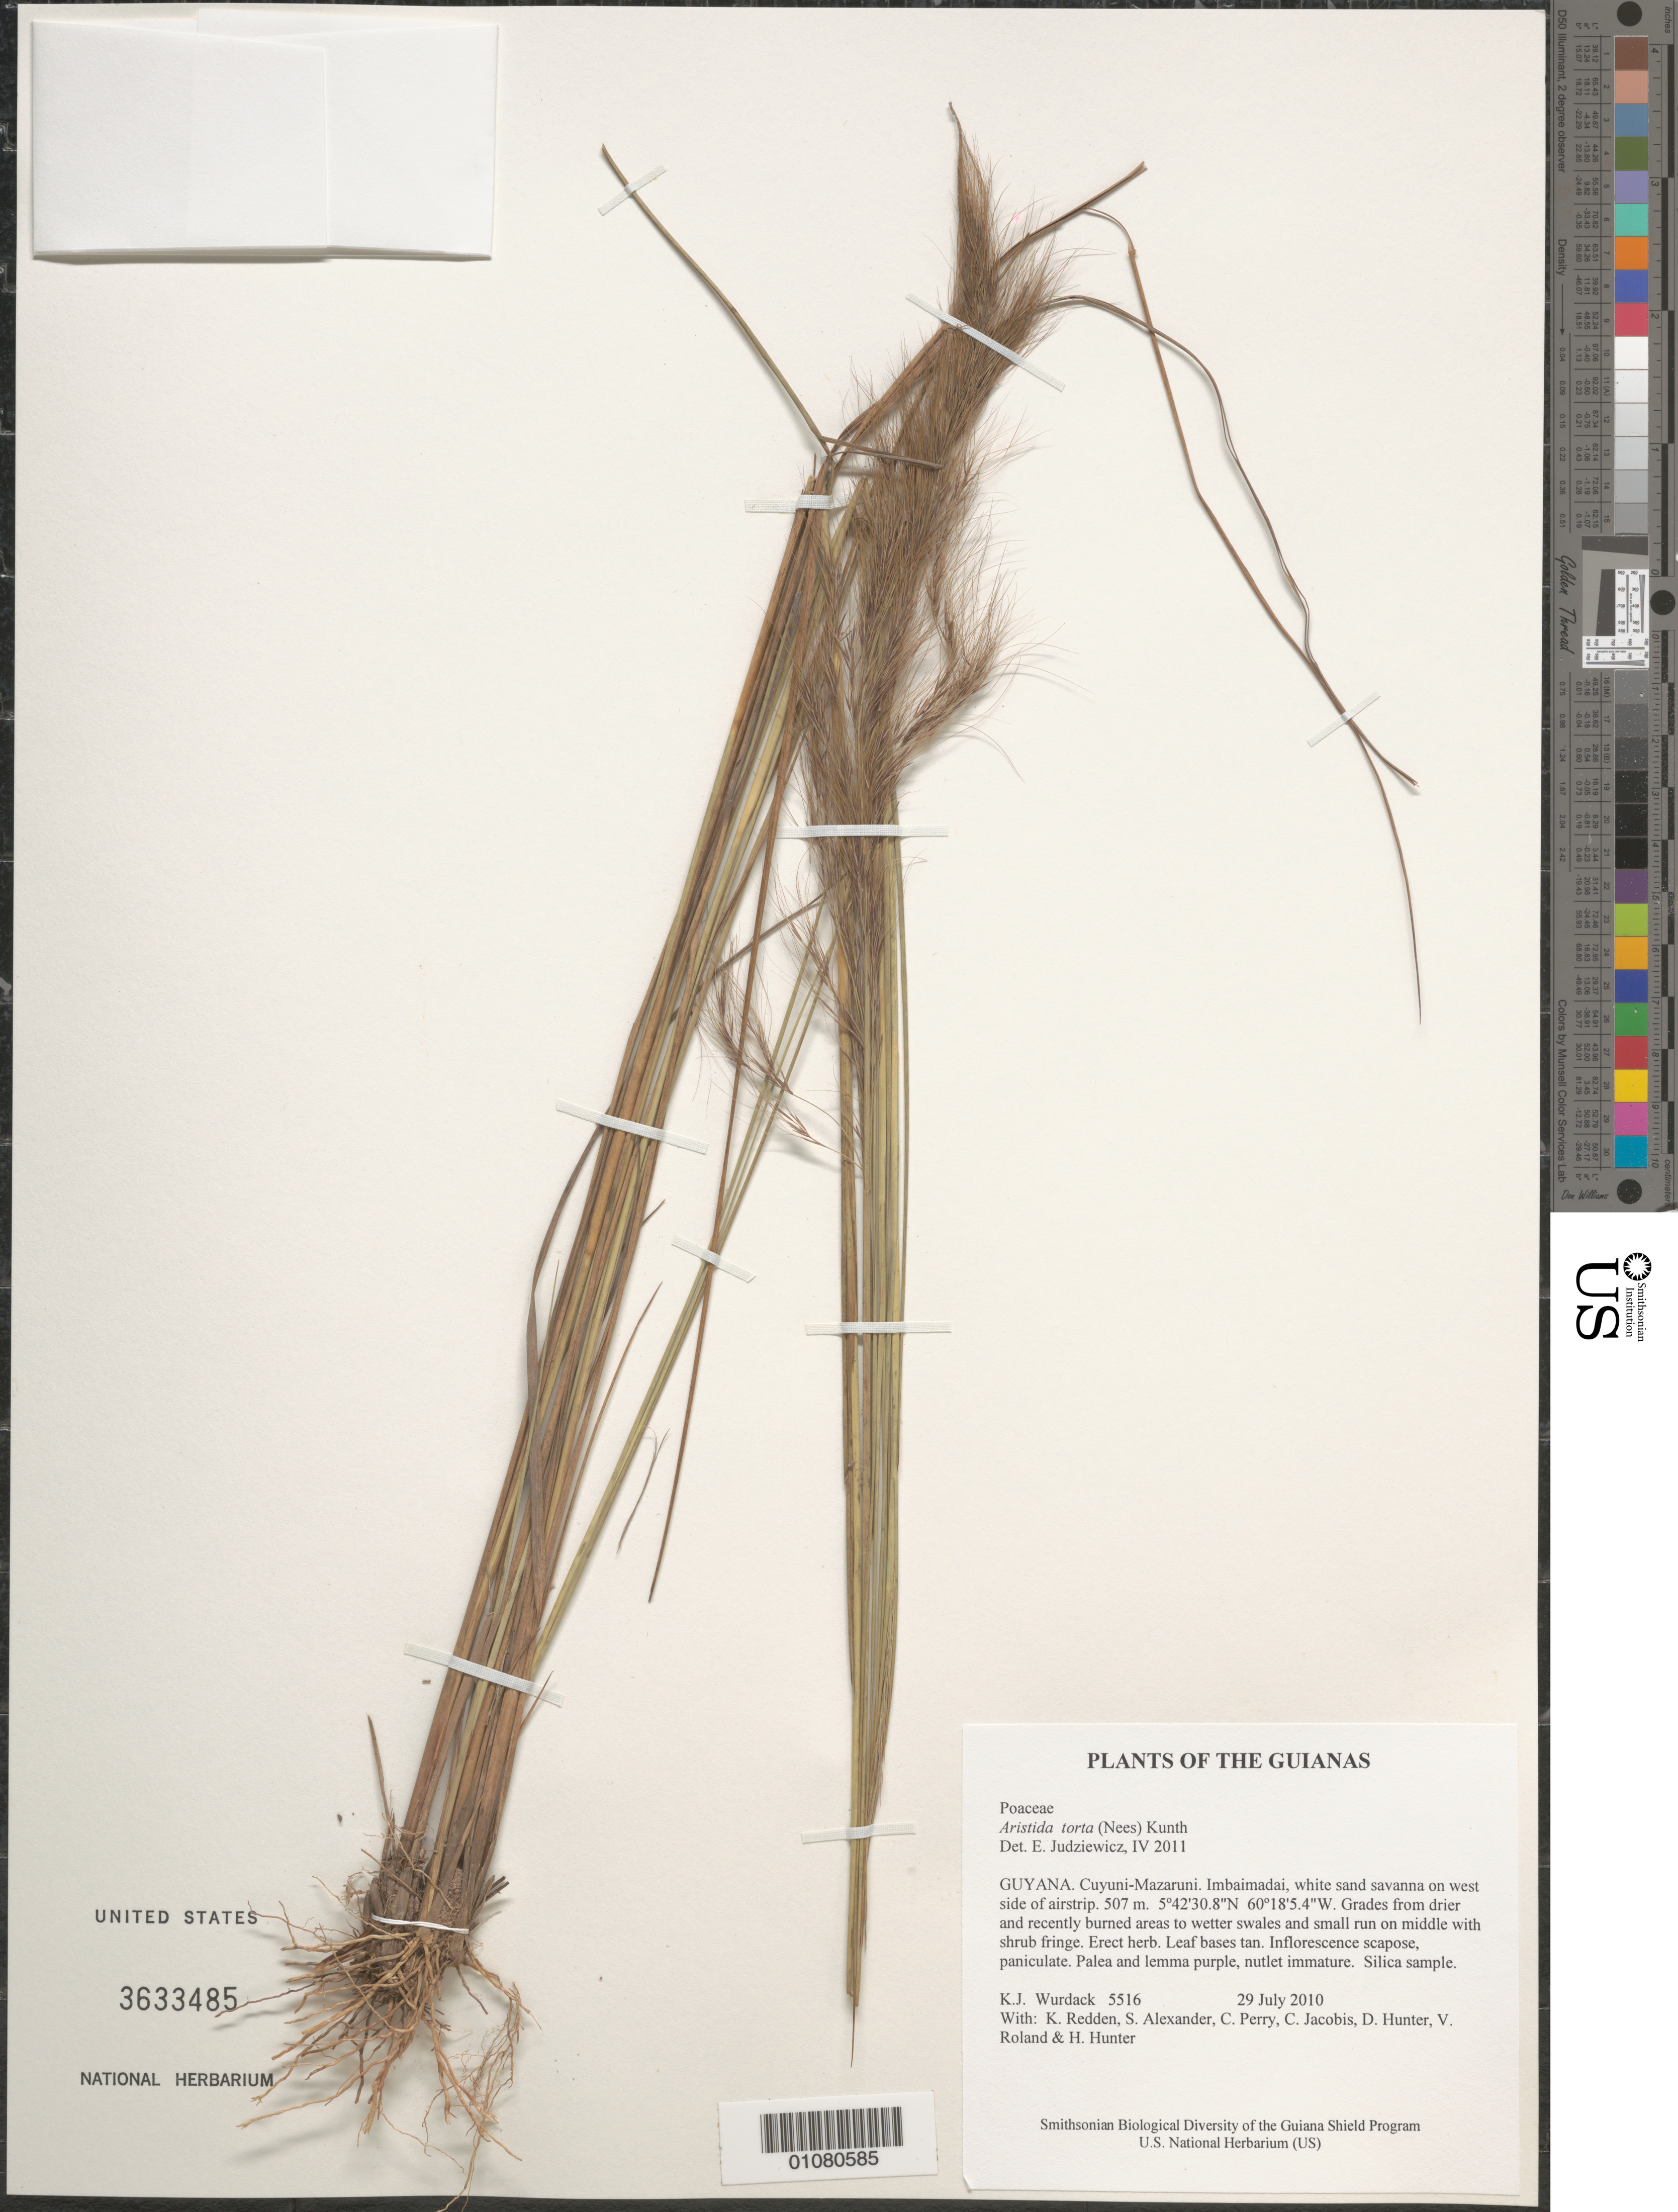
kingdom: Plantae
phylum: Tracheophyta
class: Liliopsida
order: Poales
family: Poaceae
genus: Aristida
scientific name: Aristida torta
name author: (Nees) Kunth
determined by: Judziewicz, E. J.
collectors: K. Wurdack, K. M. Redden, S. N. Alexander, C. Perry, C. Jacobis, D. Hunter, V. Roland & H. Hunter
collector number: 5516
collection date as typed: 29 July 2010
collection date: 2010-07-29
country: Guyana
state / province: Cuyuni-Mazaruni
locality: Imbaimadai, white sand savanna on west side of airstrip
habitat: Grades from drier and recently burned areas to wetter swales and small run on middle with shrub fringe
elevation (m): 507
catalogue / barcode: US 3633485